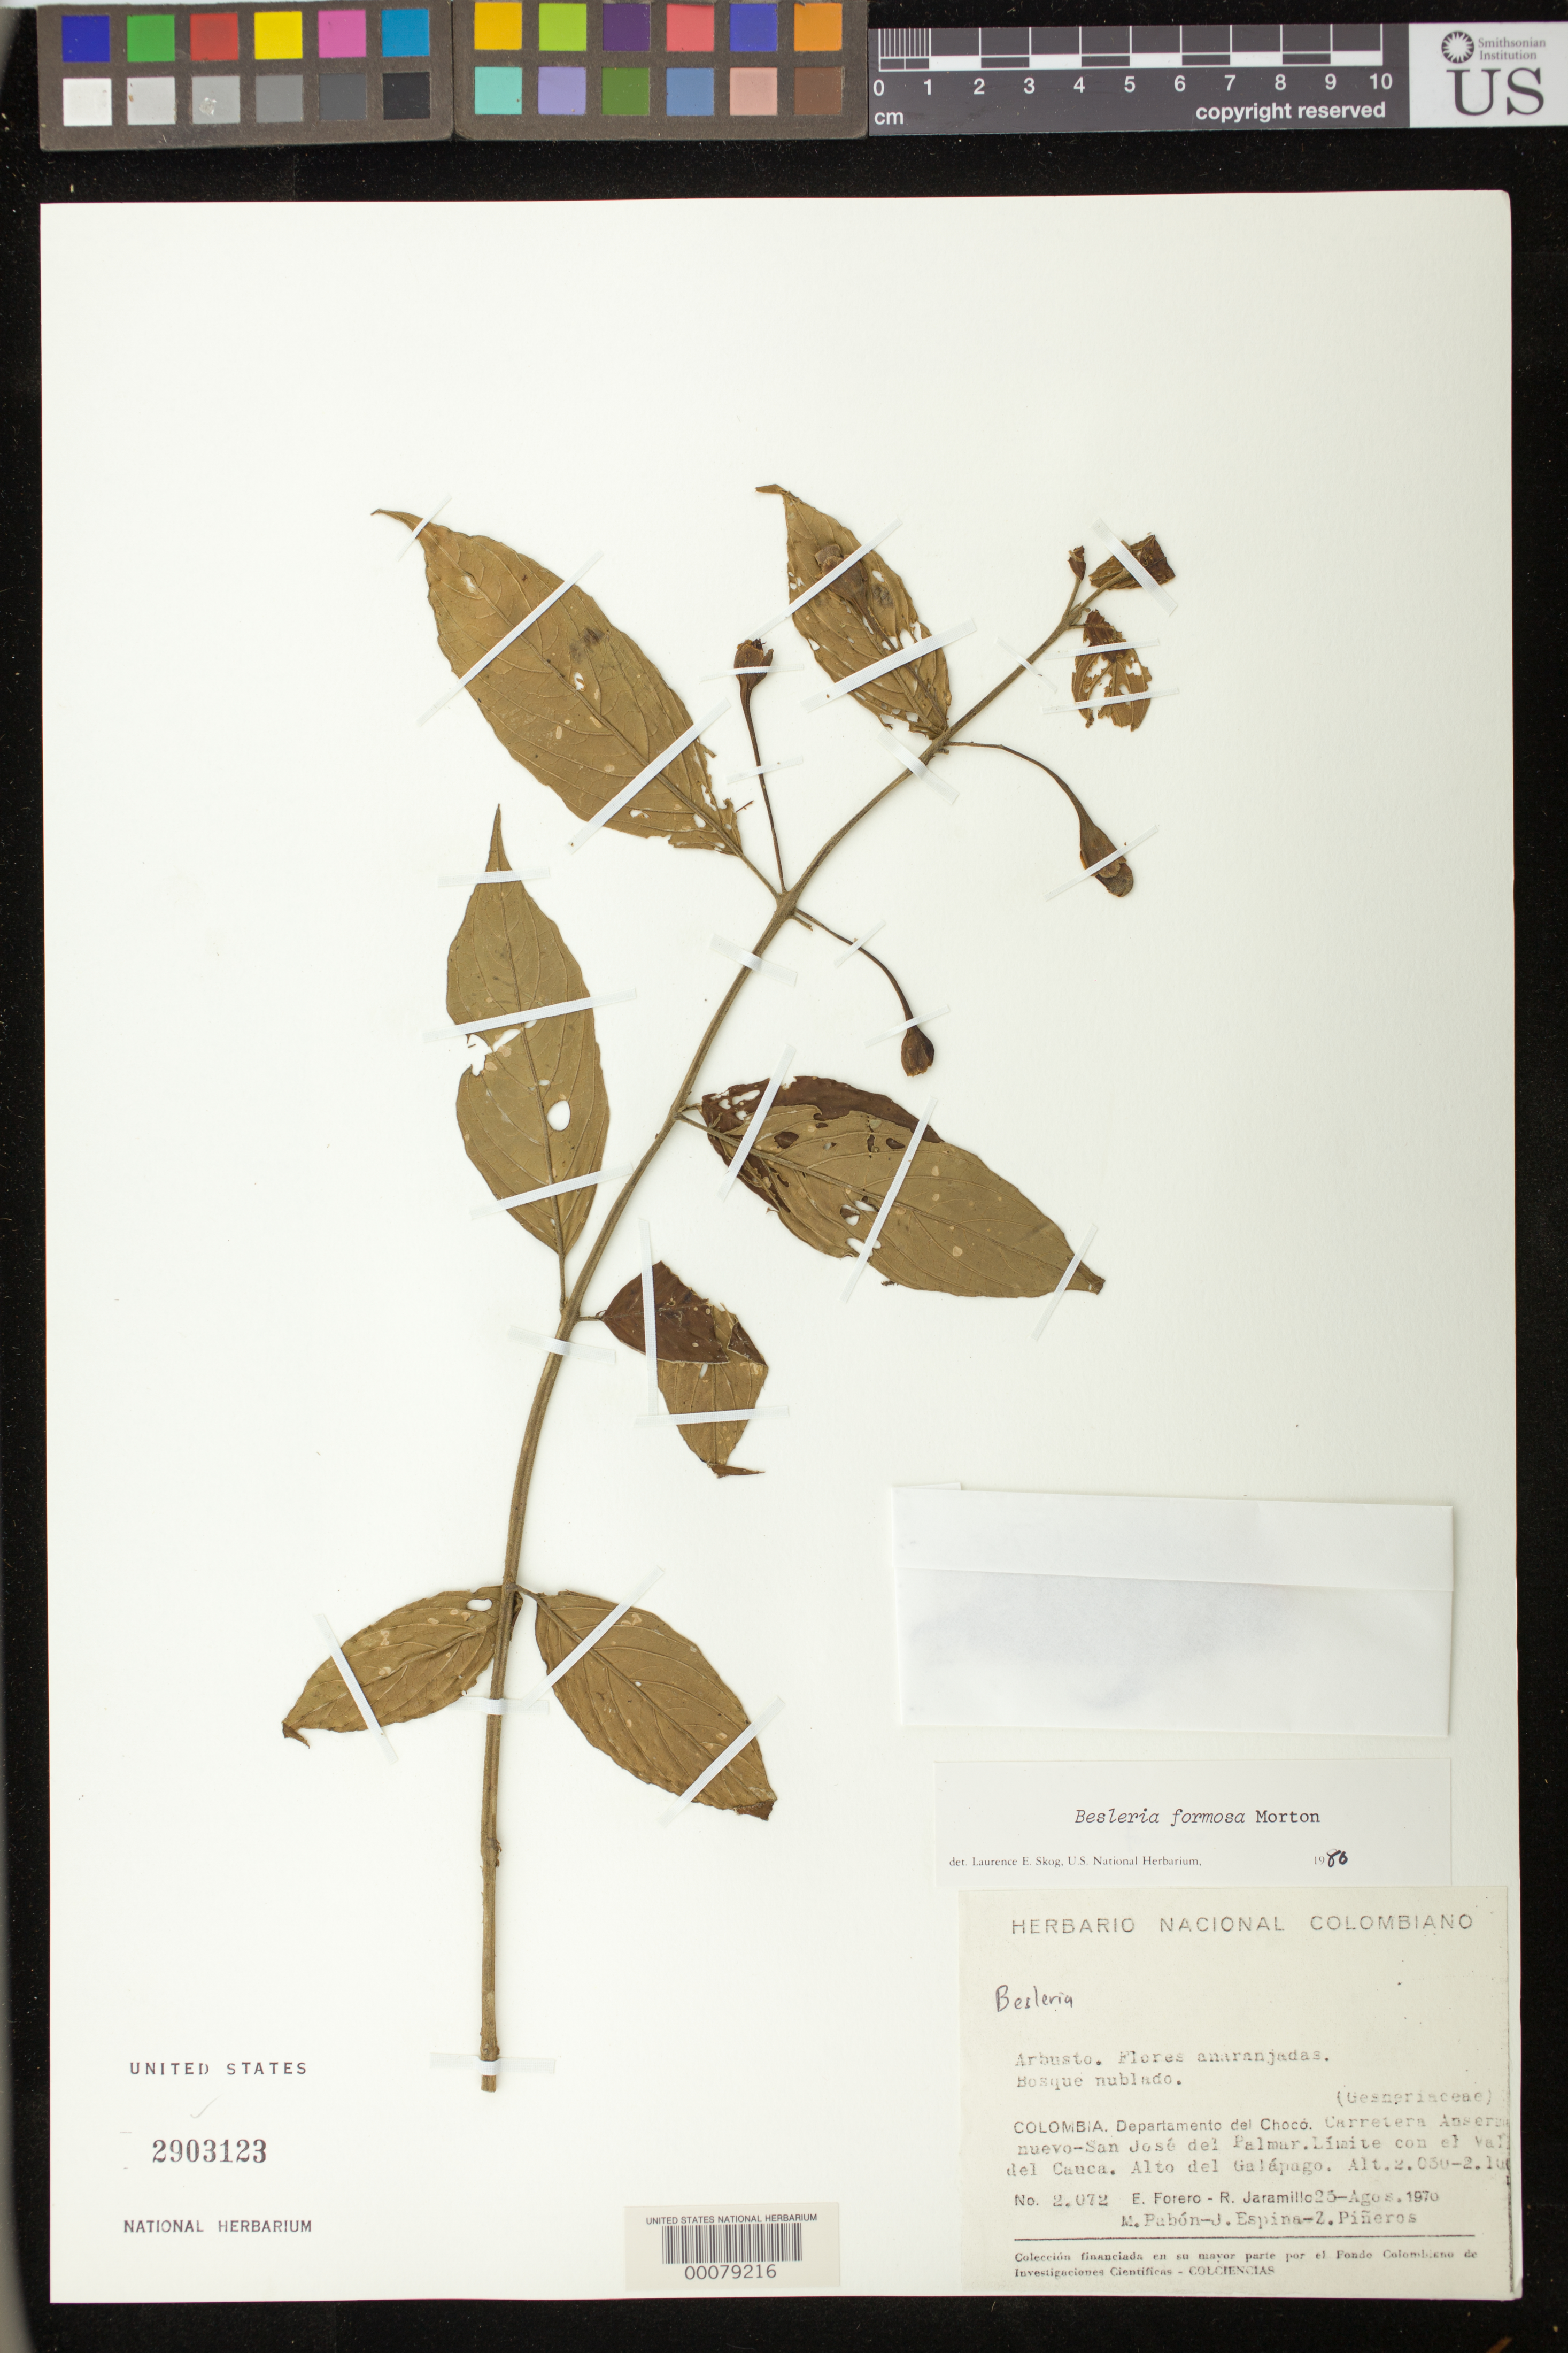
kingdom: Plantae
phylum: Tracheophyta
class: Magnoliopsida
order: Lamiales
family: Gesneriaceae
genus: Besleria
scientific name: Besleria amabilis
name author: C.V. Morton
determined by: Skog, Laurence E.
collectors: E. Forero, R. Jaramillo M., M. Pabon, J. Espina & Z. Piñeros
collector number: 2072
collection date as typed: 25 Aug 1970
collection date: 1970-08-25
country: Colombia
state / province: Chocó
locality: Ansermanuevo-San Jose del Palmar highway, bordering Valle del Cauca, Alto del Galapago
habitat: Cloud forest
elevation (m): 2050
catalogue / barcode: US 2903123